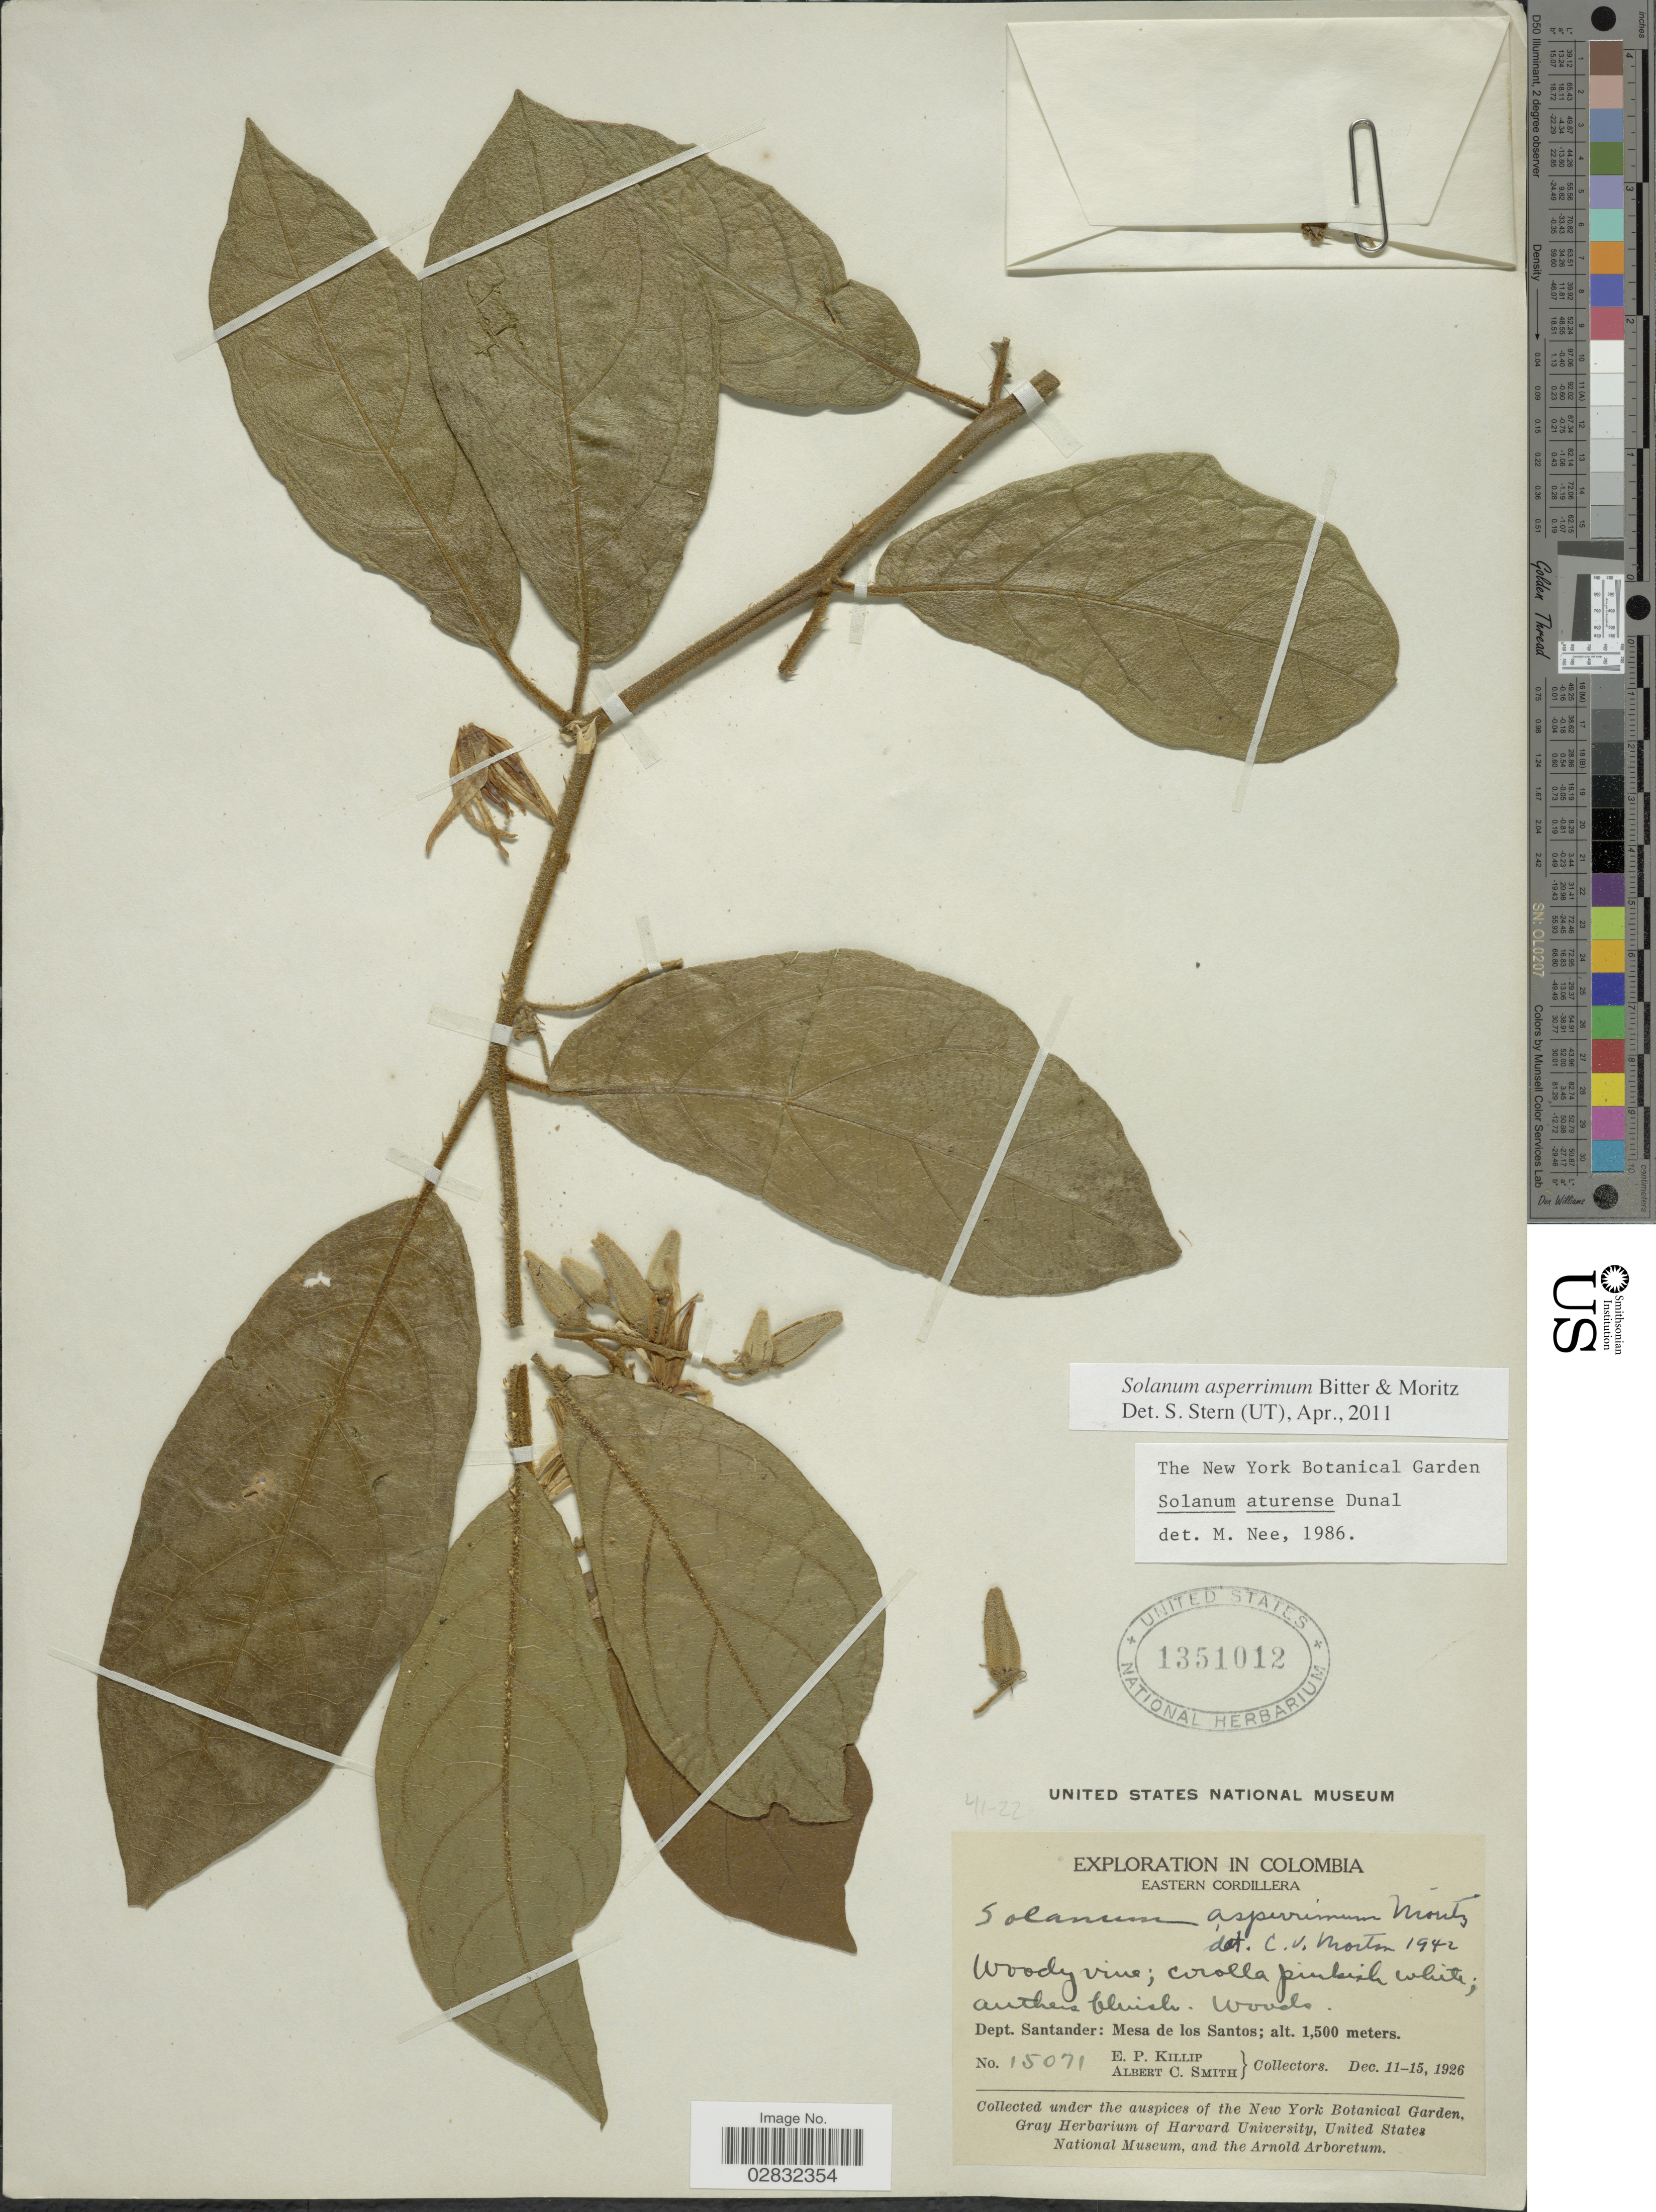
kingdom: Plantae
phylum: Tracheophyta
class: Magnoliopsida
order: Solanales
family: Solanaceae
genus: Solanum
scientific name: Solanum asperrimum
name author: Bitter & Moritz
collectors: E. P. Killip & A. C. Smith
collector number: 15071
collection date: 1926-12-11/1926-12-15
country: Colombia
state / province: Santander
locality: Eastern Cordillera, Dept. Santander: Mesa de los Santos.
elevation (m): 1500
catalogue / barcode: US 1351012